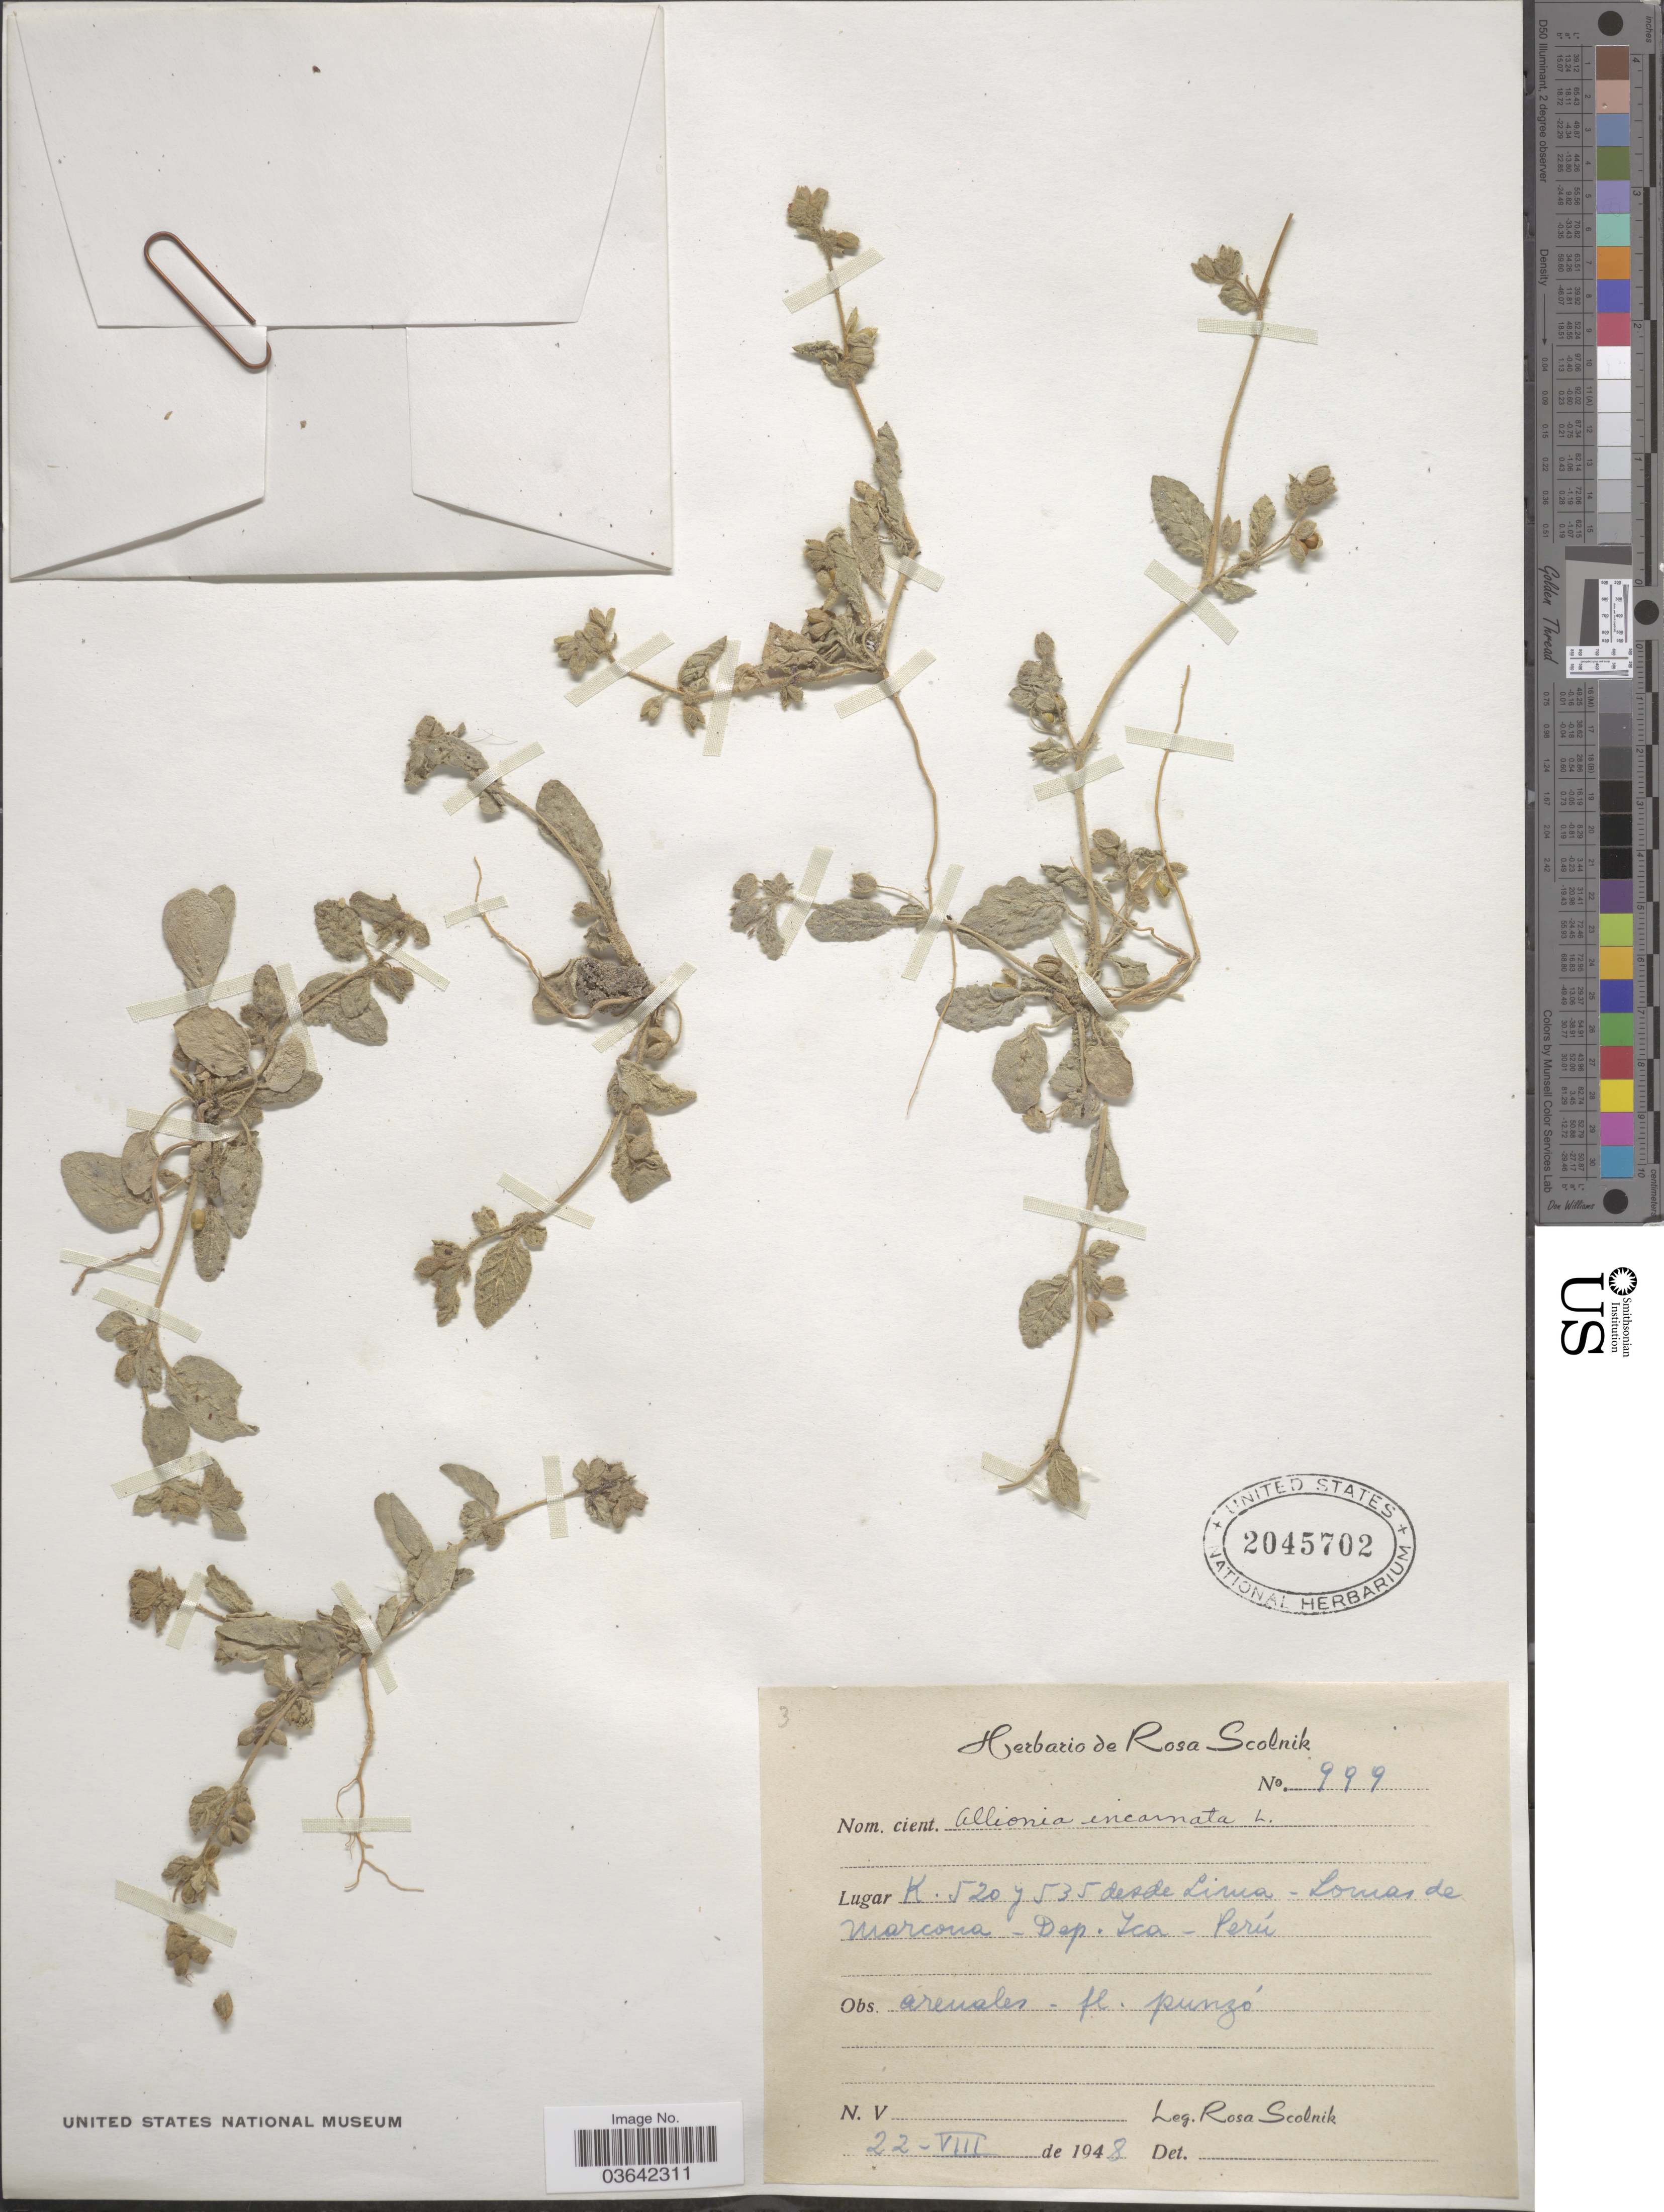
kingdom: Plantae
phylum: Tracheophyta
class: Magnoliopsida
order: Caryophyllales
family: Nyctaginaceae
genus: Allionia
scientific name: Allionia incarnata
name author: L.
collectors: R. Scolnik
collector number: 999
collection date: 1948-08-22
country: Peru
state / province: Ica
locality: K. 520 y 535 desde linea - Lomas de Marcona - Dep. Ica.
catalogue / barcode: US 2045702